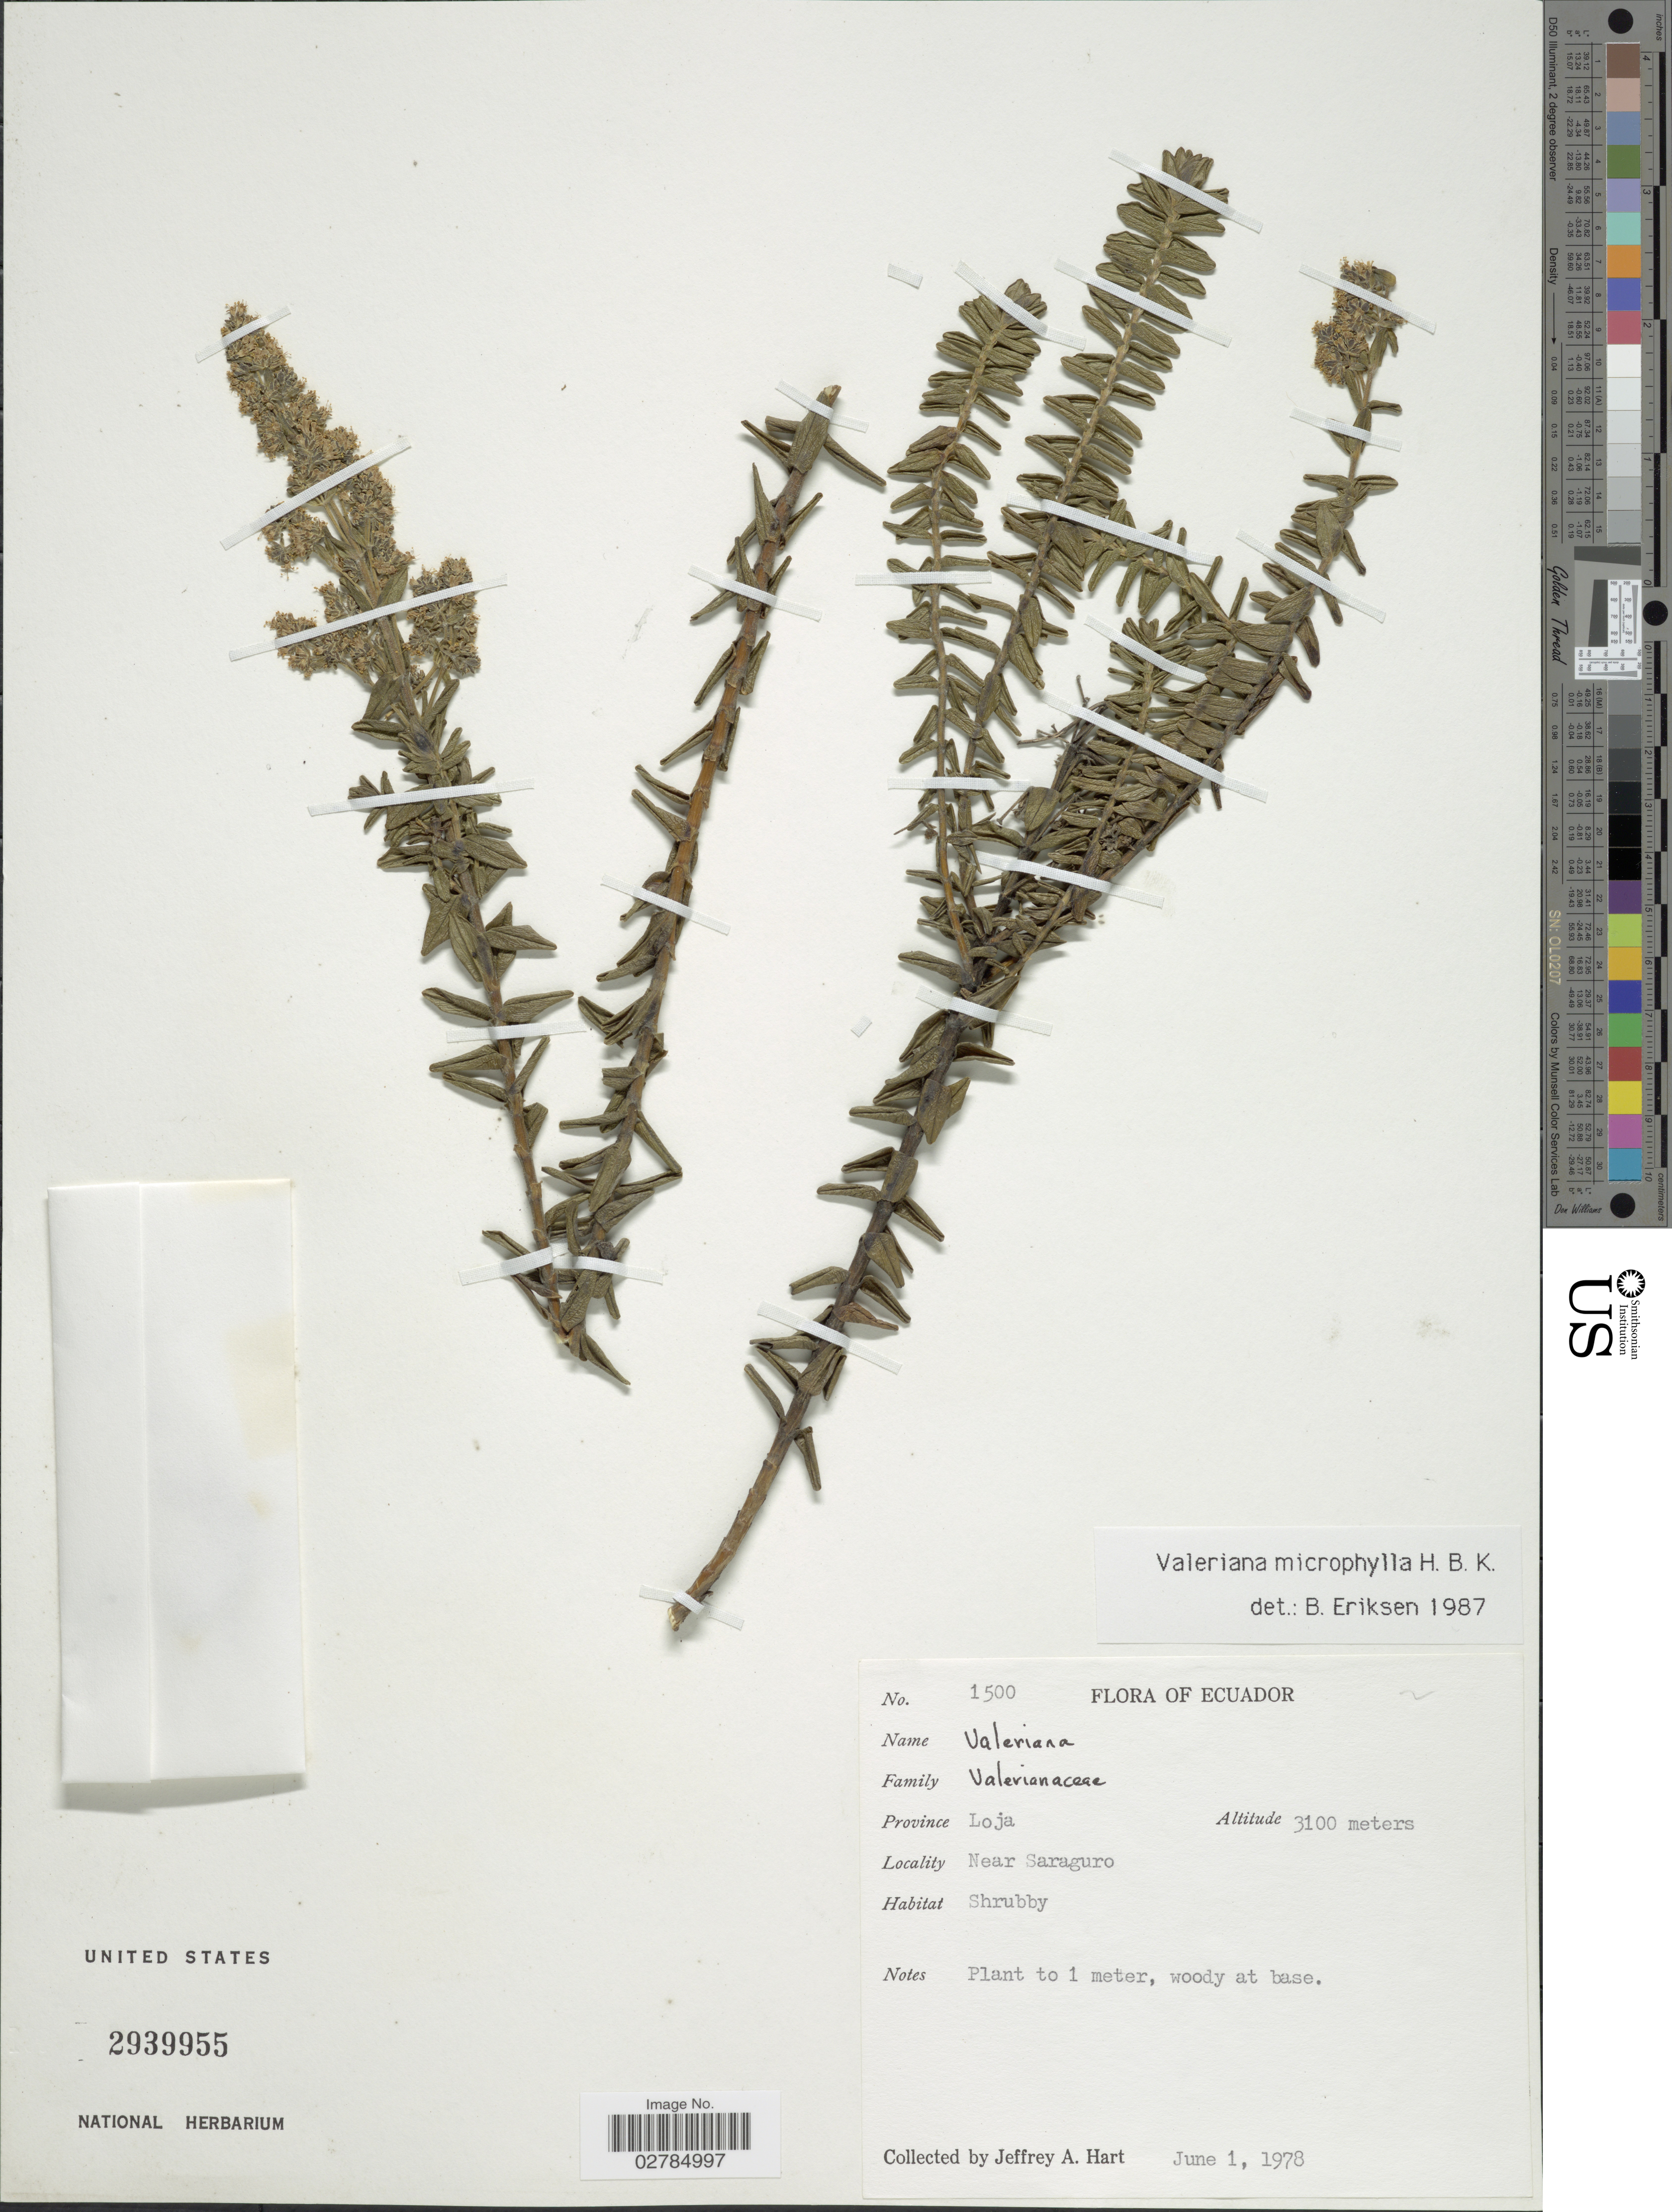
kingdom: Plantae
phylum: Tracheophyta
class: Magnoliopsida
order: Dipsacales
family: Caprifoliaceae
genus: Valeriana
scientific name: Valeriana microphylla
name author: Kunth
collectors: J. A. Hart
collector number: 1500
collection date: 1978-06-01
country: Ecuador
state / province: Loja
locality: Near Saraguro.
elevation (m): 3100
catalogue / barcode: US 2939955